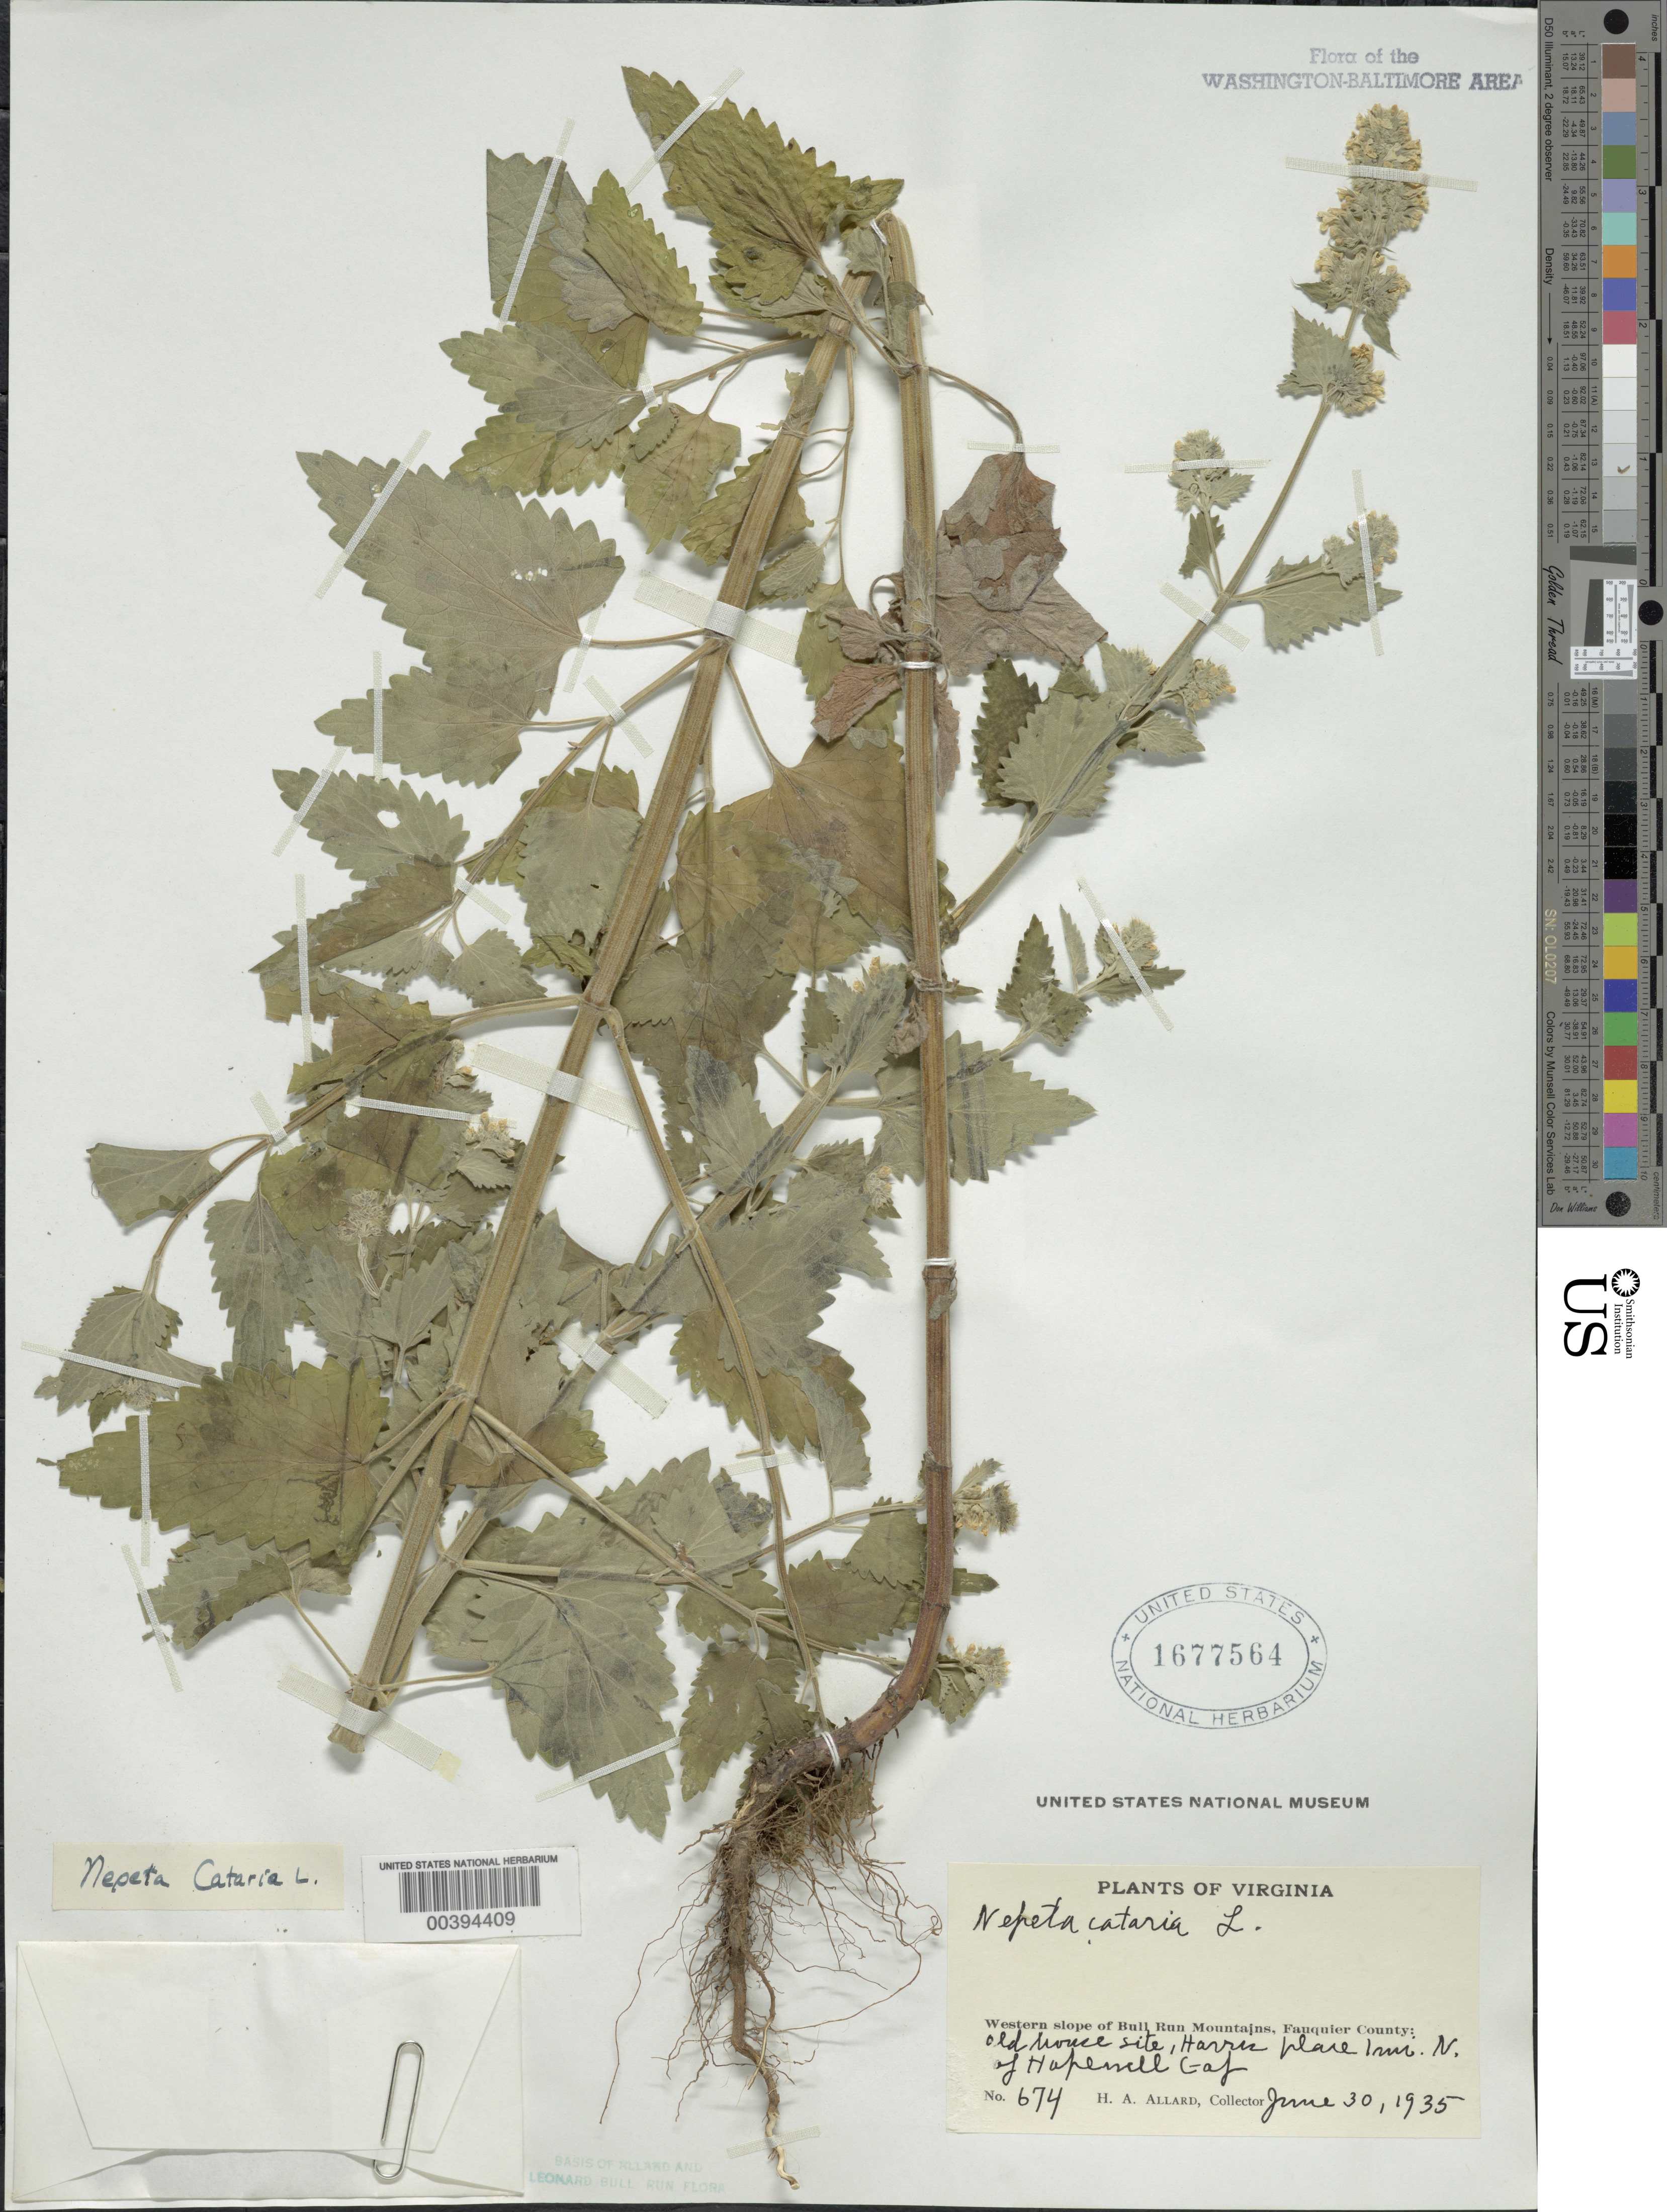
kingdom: Plantae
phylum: Tracheophyta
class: Magnoliopsida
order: Lamiales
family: Lamiaceae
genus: Nepeta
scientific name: Nepeta cataria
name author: L.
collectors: H. A. Allard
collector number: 674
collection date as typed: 30 Jun 1935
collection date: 1935-06-30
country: United States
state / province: Virginia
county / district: Fauquier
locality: Harris Place north of Hopewell Gap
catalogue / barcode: US 1677564